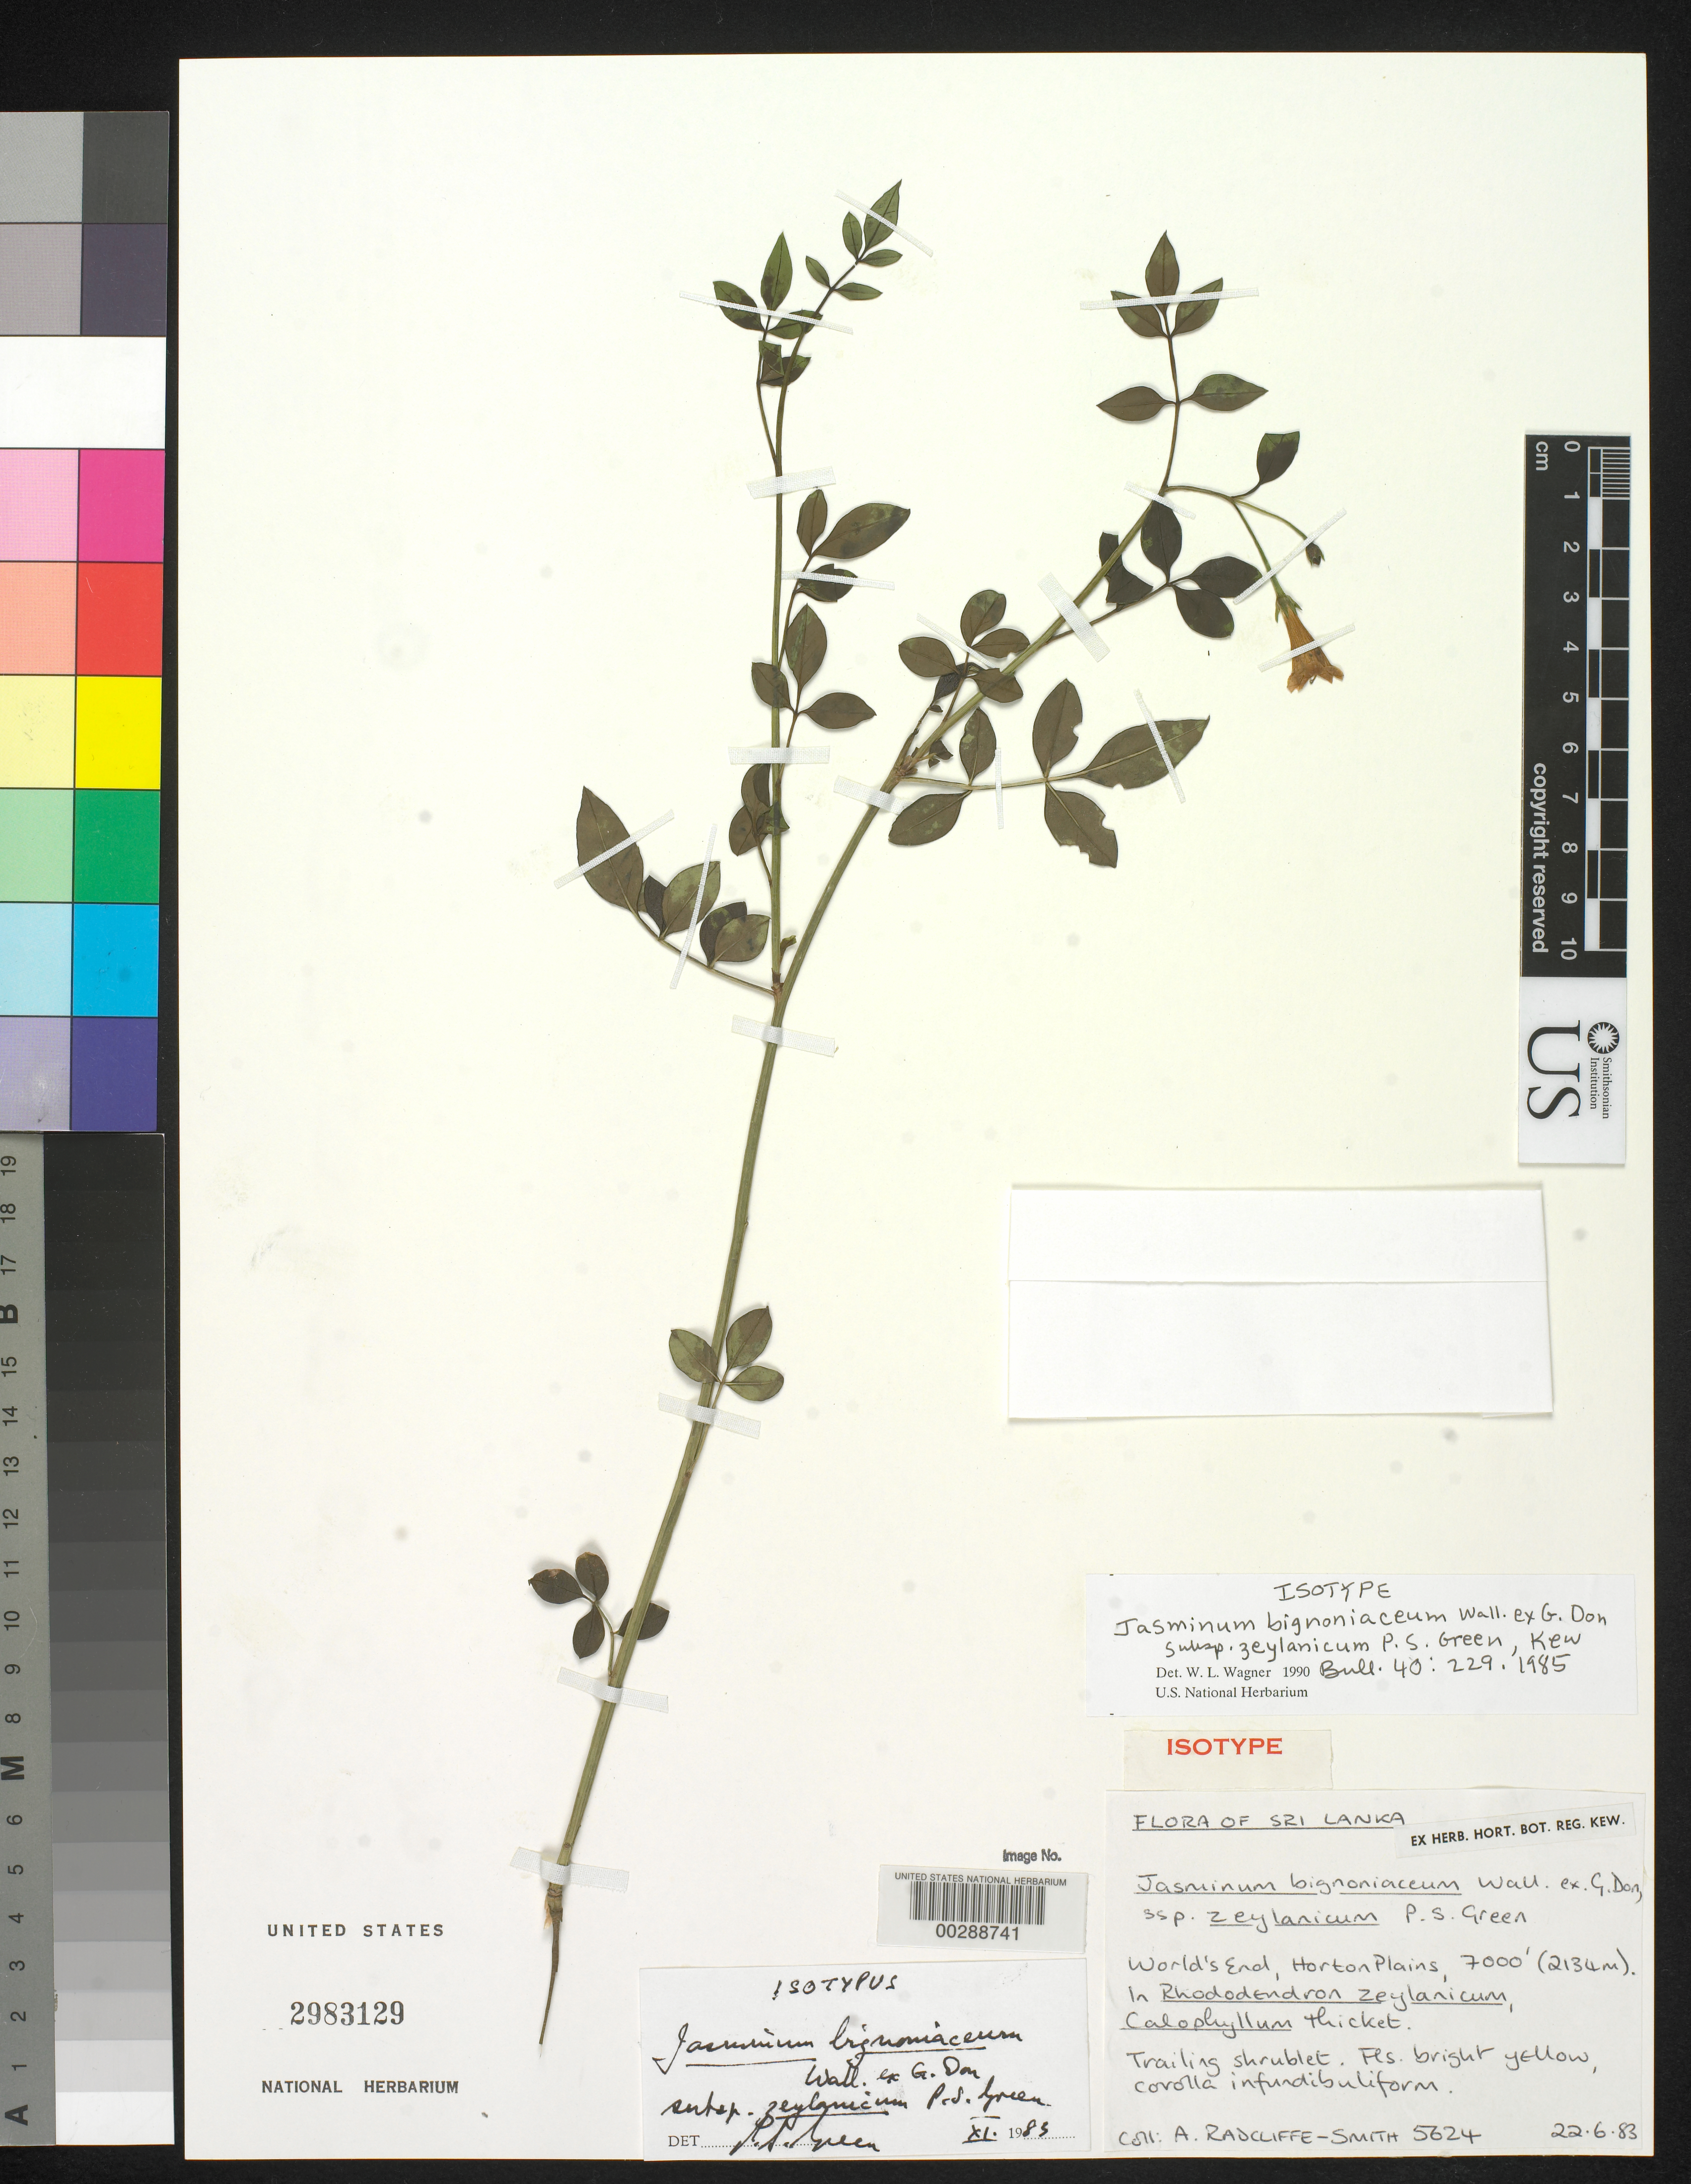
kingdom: Plantae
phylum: Tracheophyta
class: Magnoliopsida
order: Lamiales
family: Oleaceae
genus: Jasminum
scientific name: Jasminum bignoniaceum subsp. zeylanicum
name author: P.S. Green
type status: Isotype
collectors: A. Radcliffe-Smith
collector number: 5624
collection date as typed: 22 Jun 1983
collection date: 1983-06-22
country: Sri Lanka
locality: World's End, Horton Plains.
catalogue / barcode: US 2983129